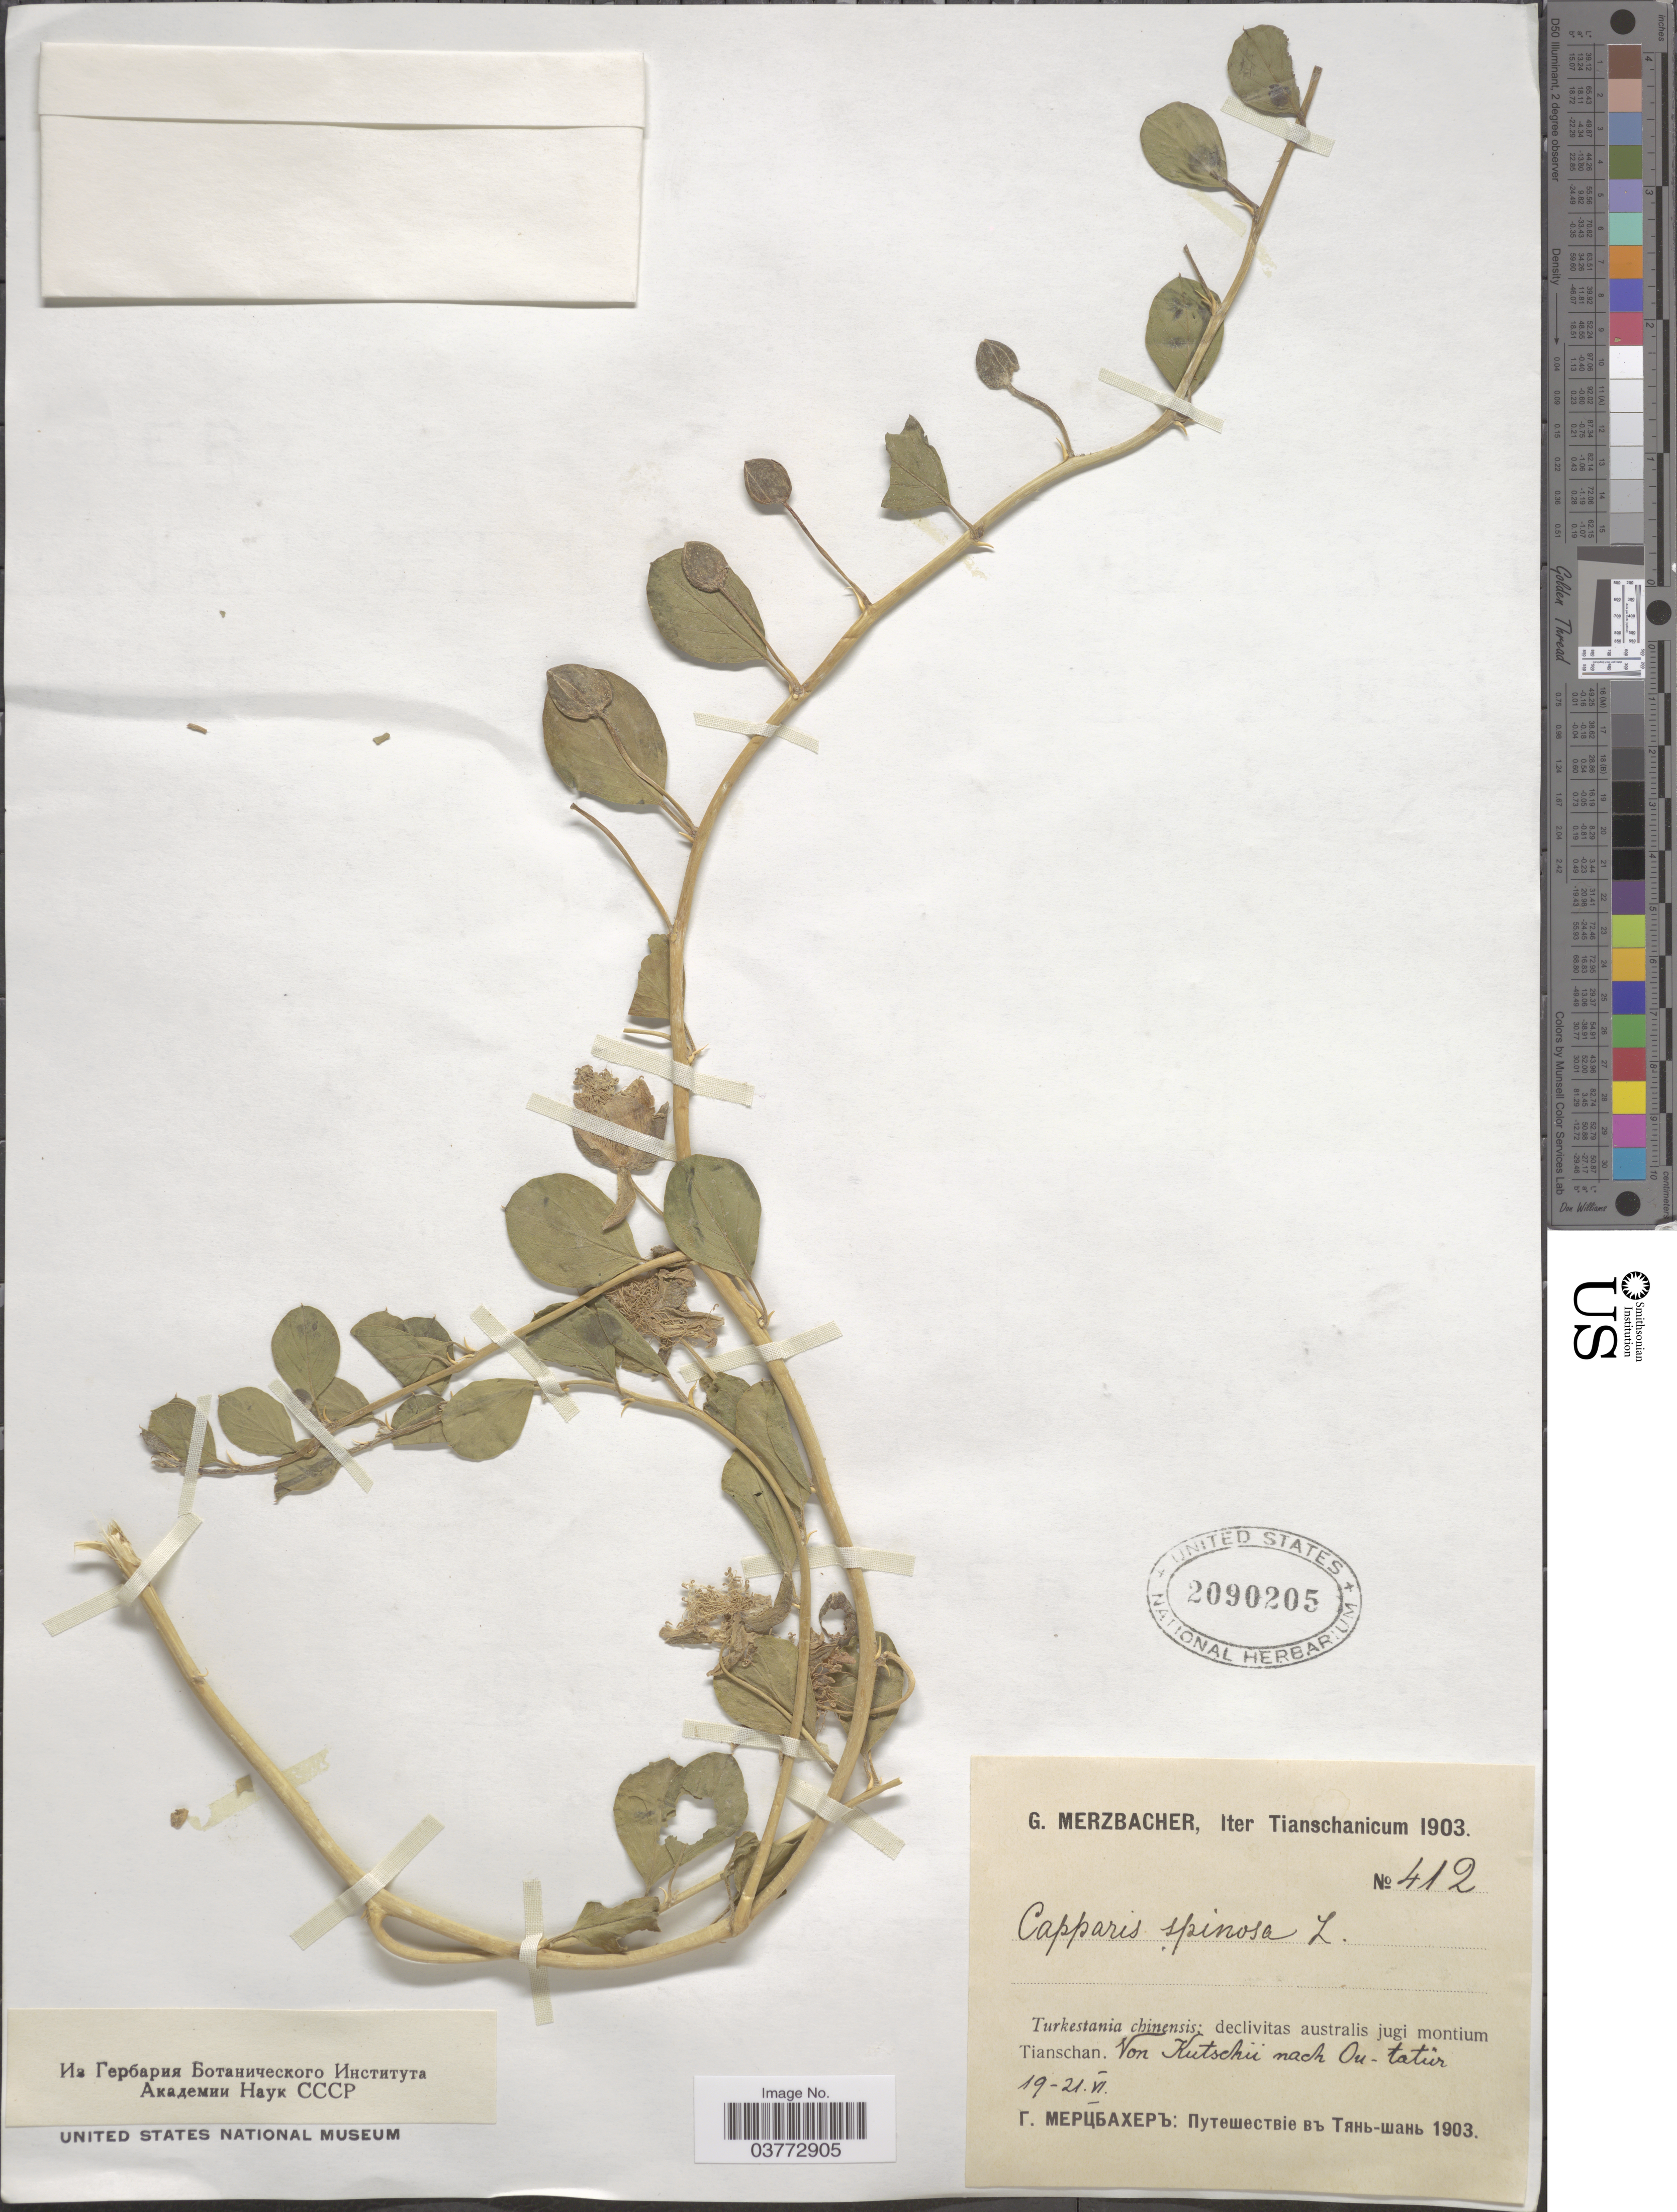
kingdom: Plantae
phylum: Tracheophyta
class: Magnoliopsida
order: Brassicales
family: Capparaceae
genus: Capparis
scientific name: Capparis sicula subsp. sicula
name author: Veill. ex Duhamel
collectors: G. Merzbacher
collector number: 412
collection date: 1903-06-19/1903-06-21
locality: Iter Tianschanicum. Turkestania chinensis: declivitas australis jugi montium Tianschan. Von Kutschü nach Ou-Tatür.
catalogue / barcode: US 2090205